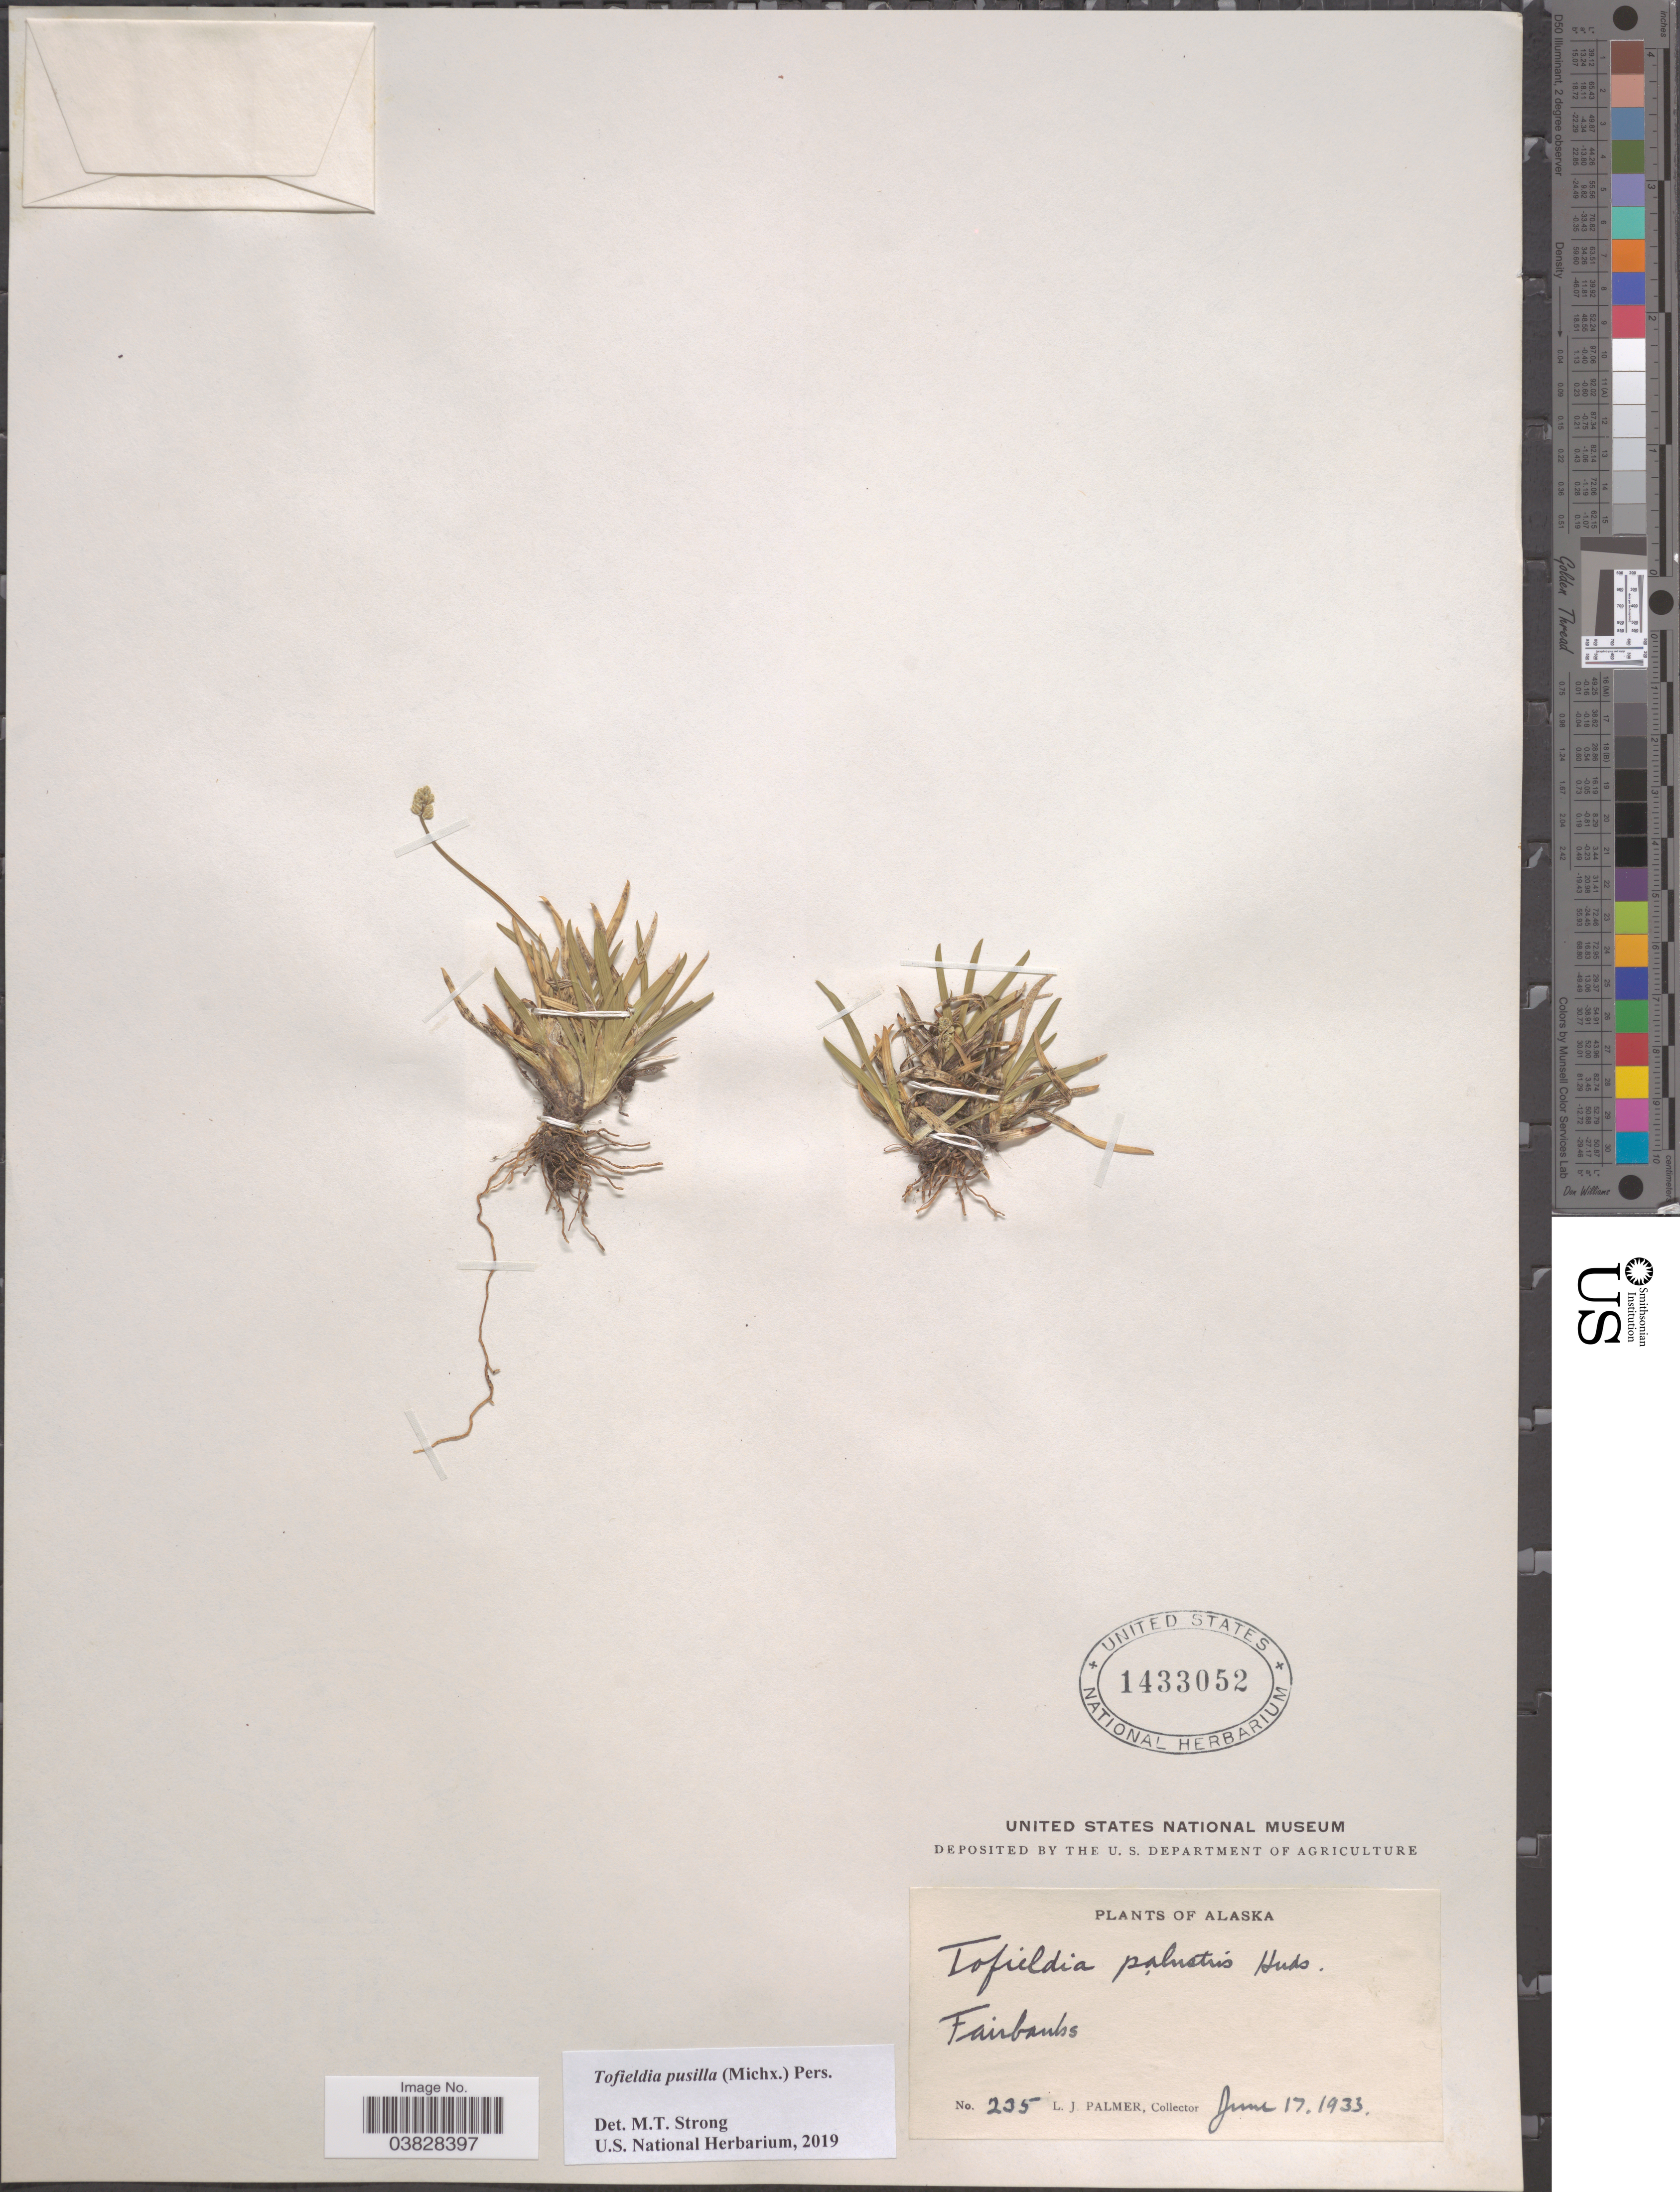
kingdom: Plantae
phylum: Tracheophyta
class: Liliopsida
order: Alismatales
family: Tofieldiaceae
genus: Tofieldia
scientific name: Tofieldia pusilla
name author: (Michx.) Pers.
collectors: L. J. Palmer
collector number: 235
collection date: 1933-06-17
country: United States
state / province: Alaska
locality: Fairbanks.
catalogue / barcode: US 1433052